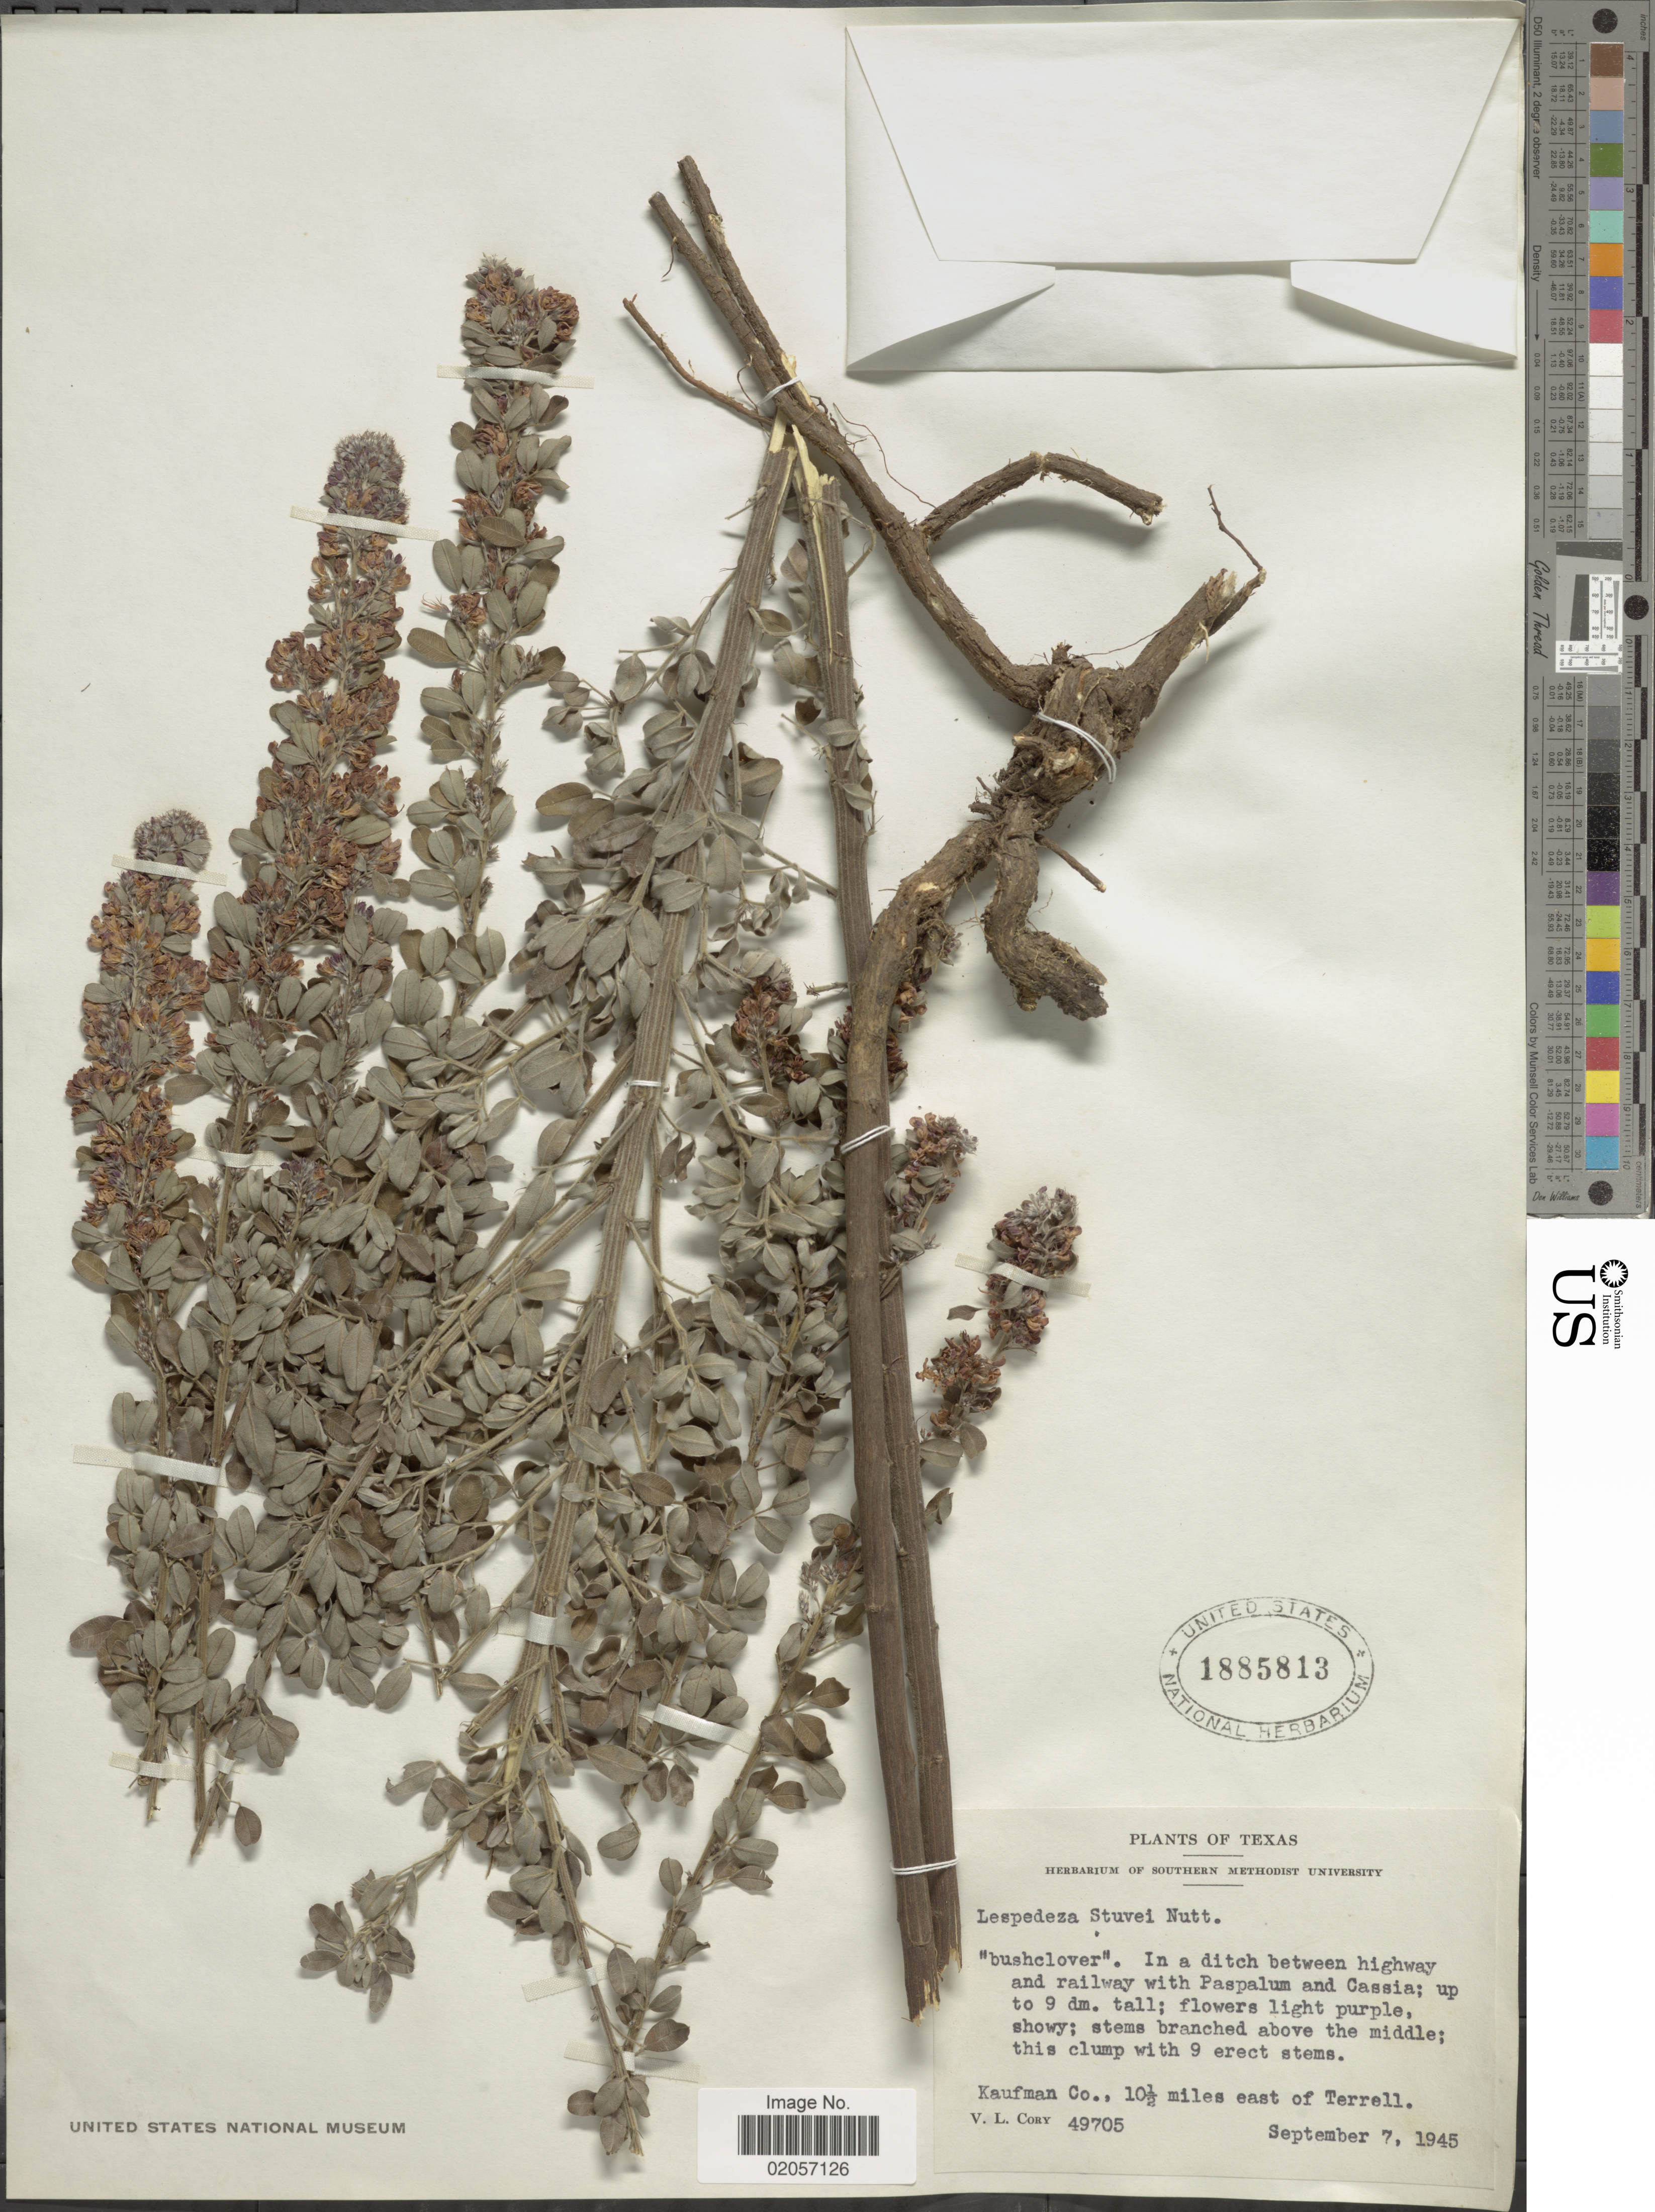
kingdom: Plantae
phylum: Tracheophyta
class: Magnoliopsida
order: Fabales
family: Fabaceae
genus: Lespedeza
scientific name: Lespedeza stuevei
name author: Nutt.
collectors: V. Cory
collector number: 49705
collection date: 1945-09-07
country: United States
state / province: Texas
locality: Kaufman Co., 10½ miles east of Terrell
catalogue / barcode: US 1885813